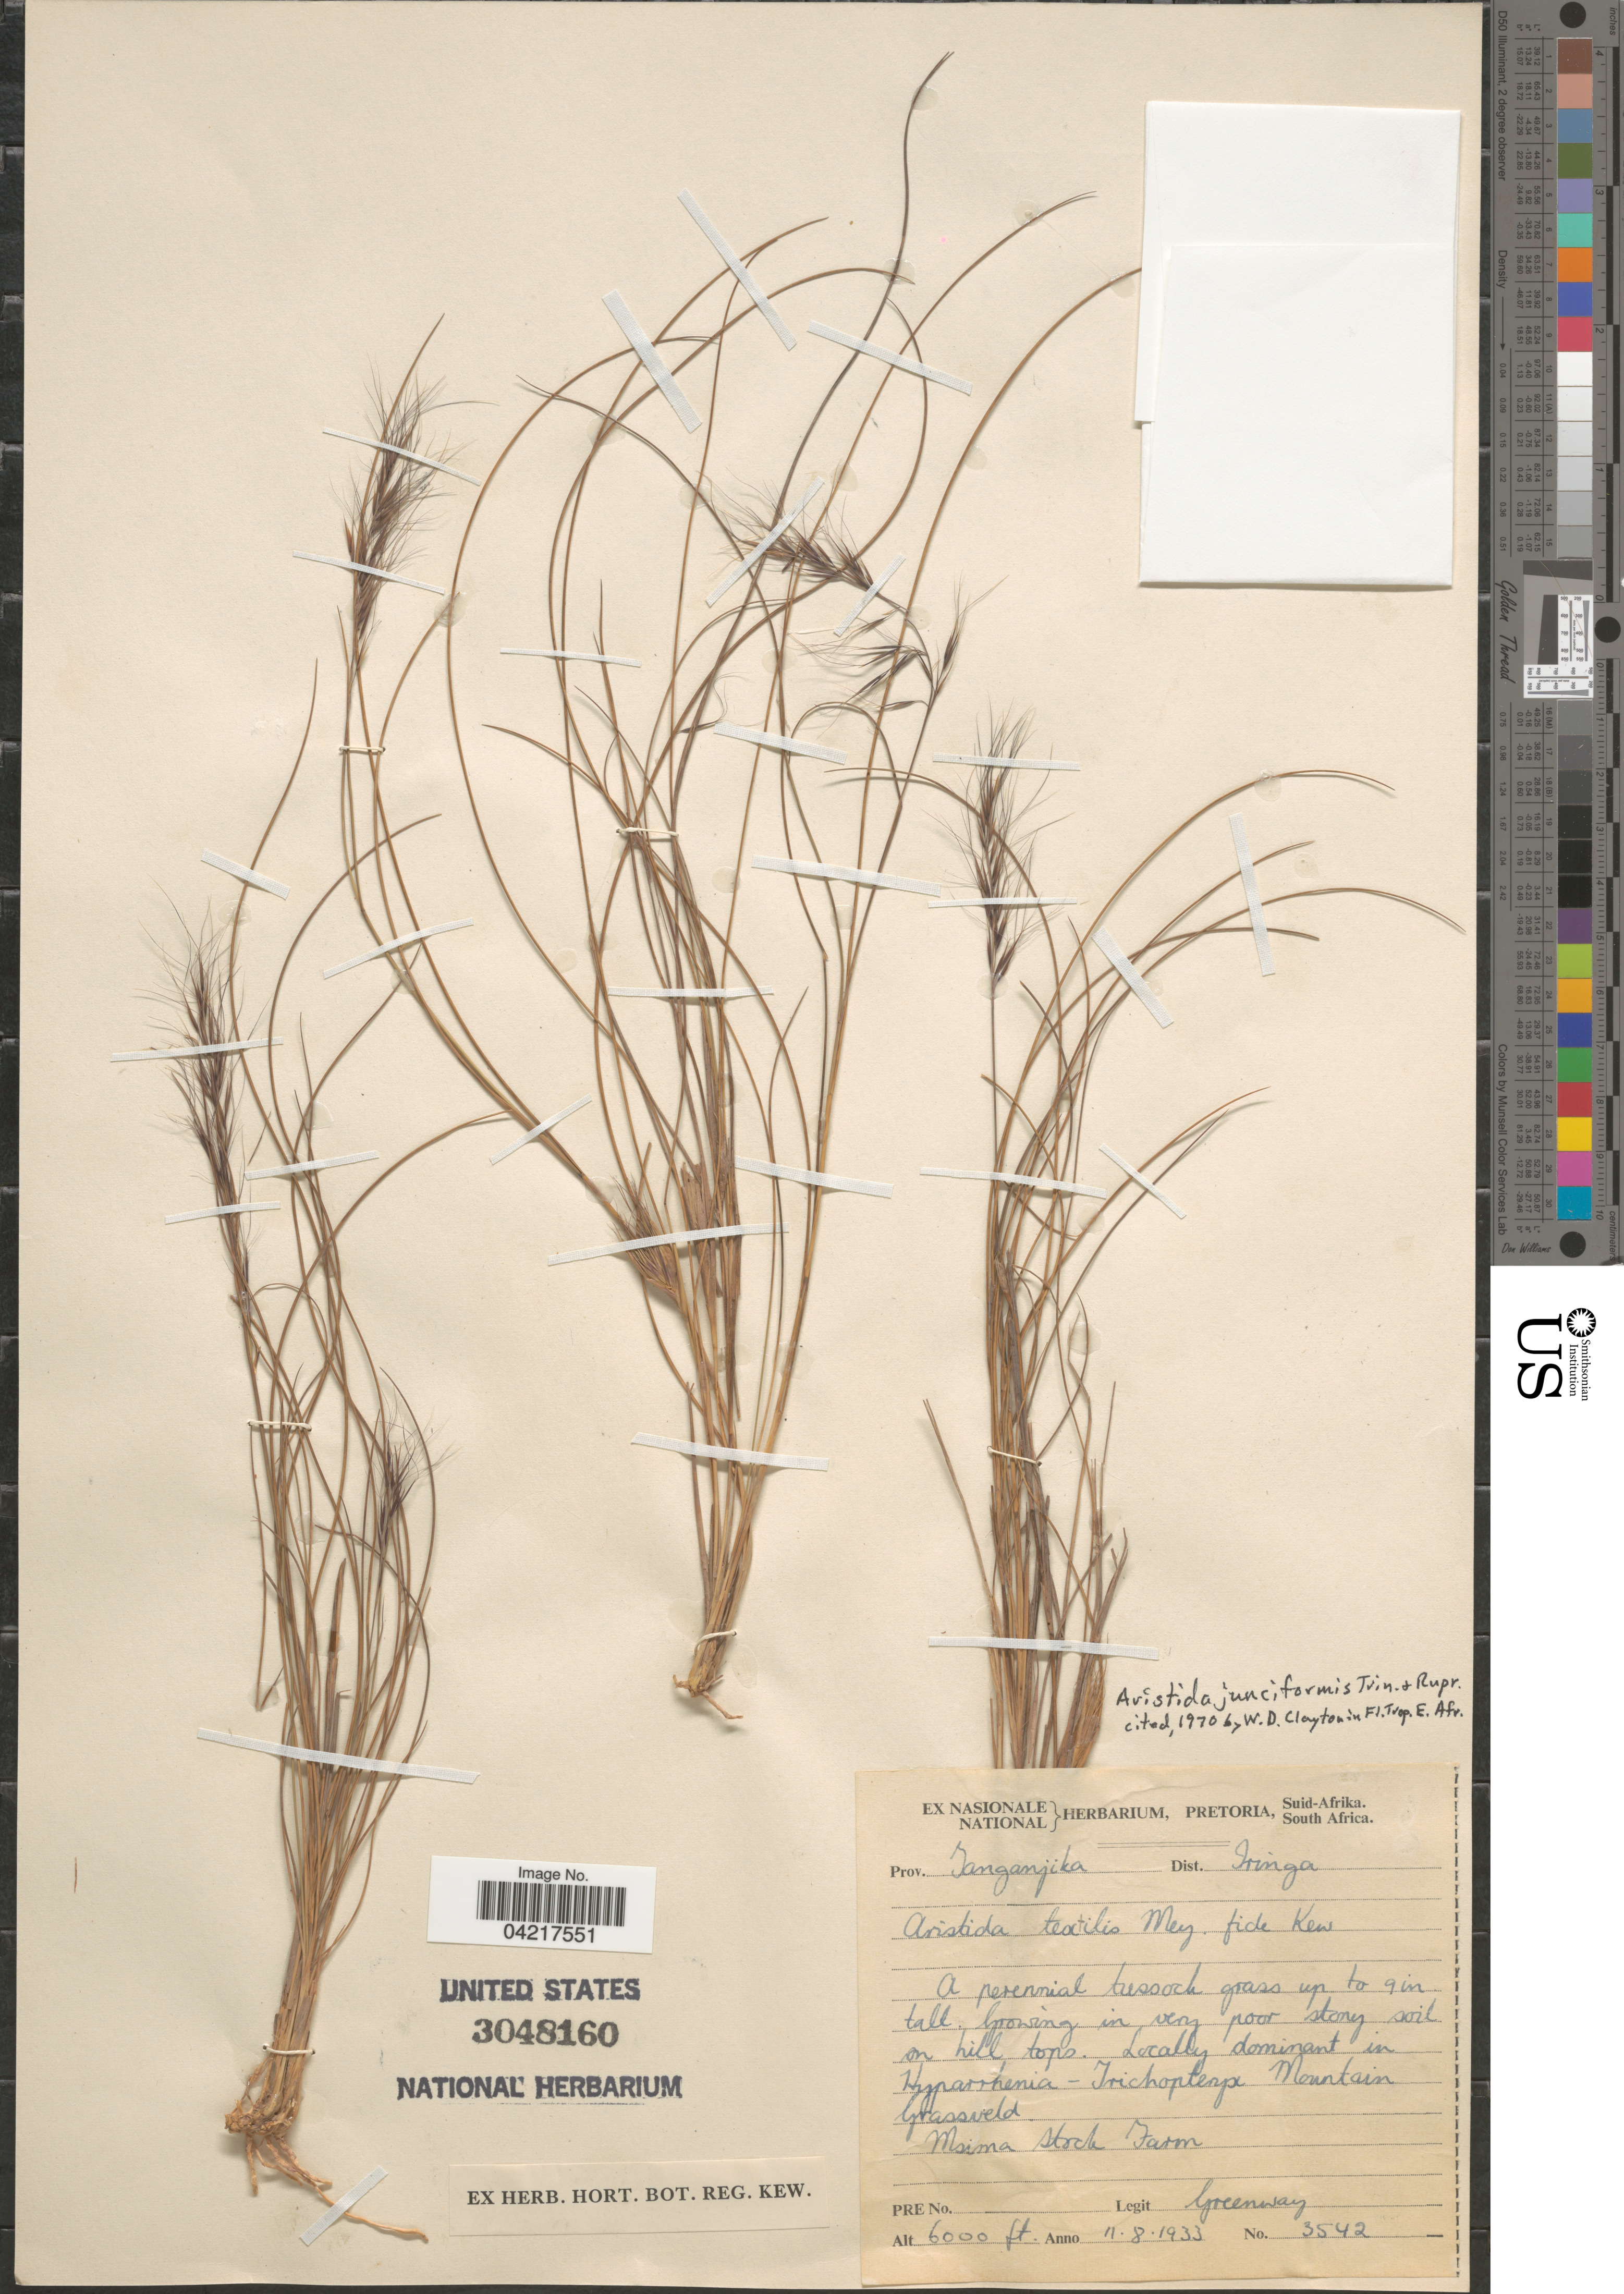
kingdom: Plantae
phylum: Tracheophyta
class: Liliopsida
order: Poales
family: Poaceae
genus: Aristida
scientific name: Aristida junciformis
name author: Trin. & Rupr.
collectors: Greenway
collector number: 3542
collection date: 1933-08-11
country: Tanzania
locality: Prov. Tanganyika. Dist. Iringa. Msima stock Farm.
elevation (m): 1829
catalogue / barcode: US 3048160